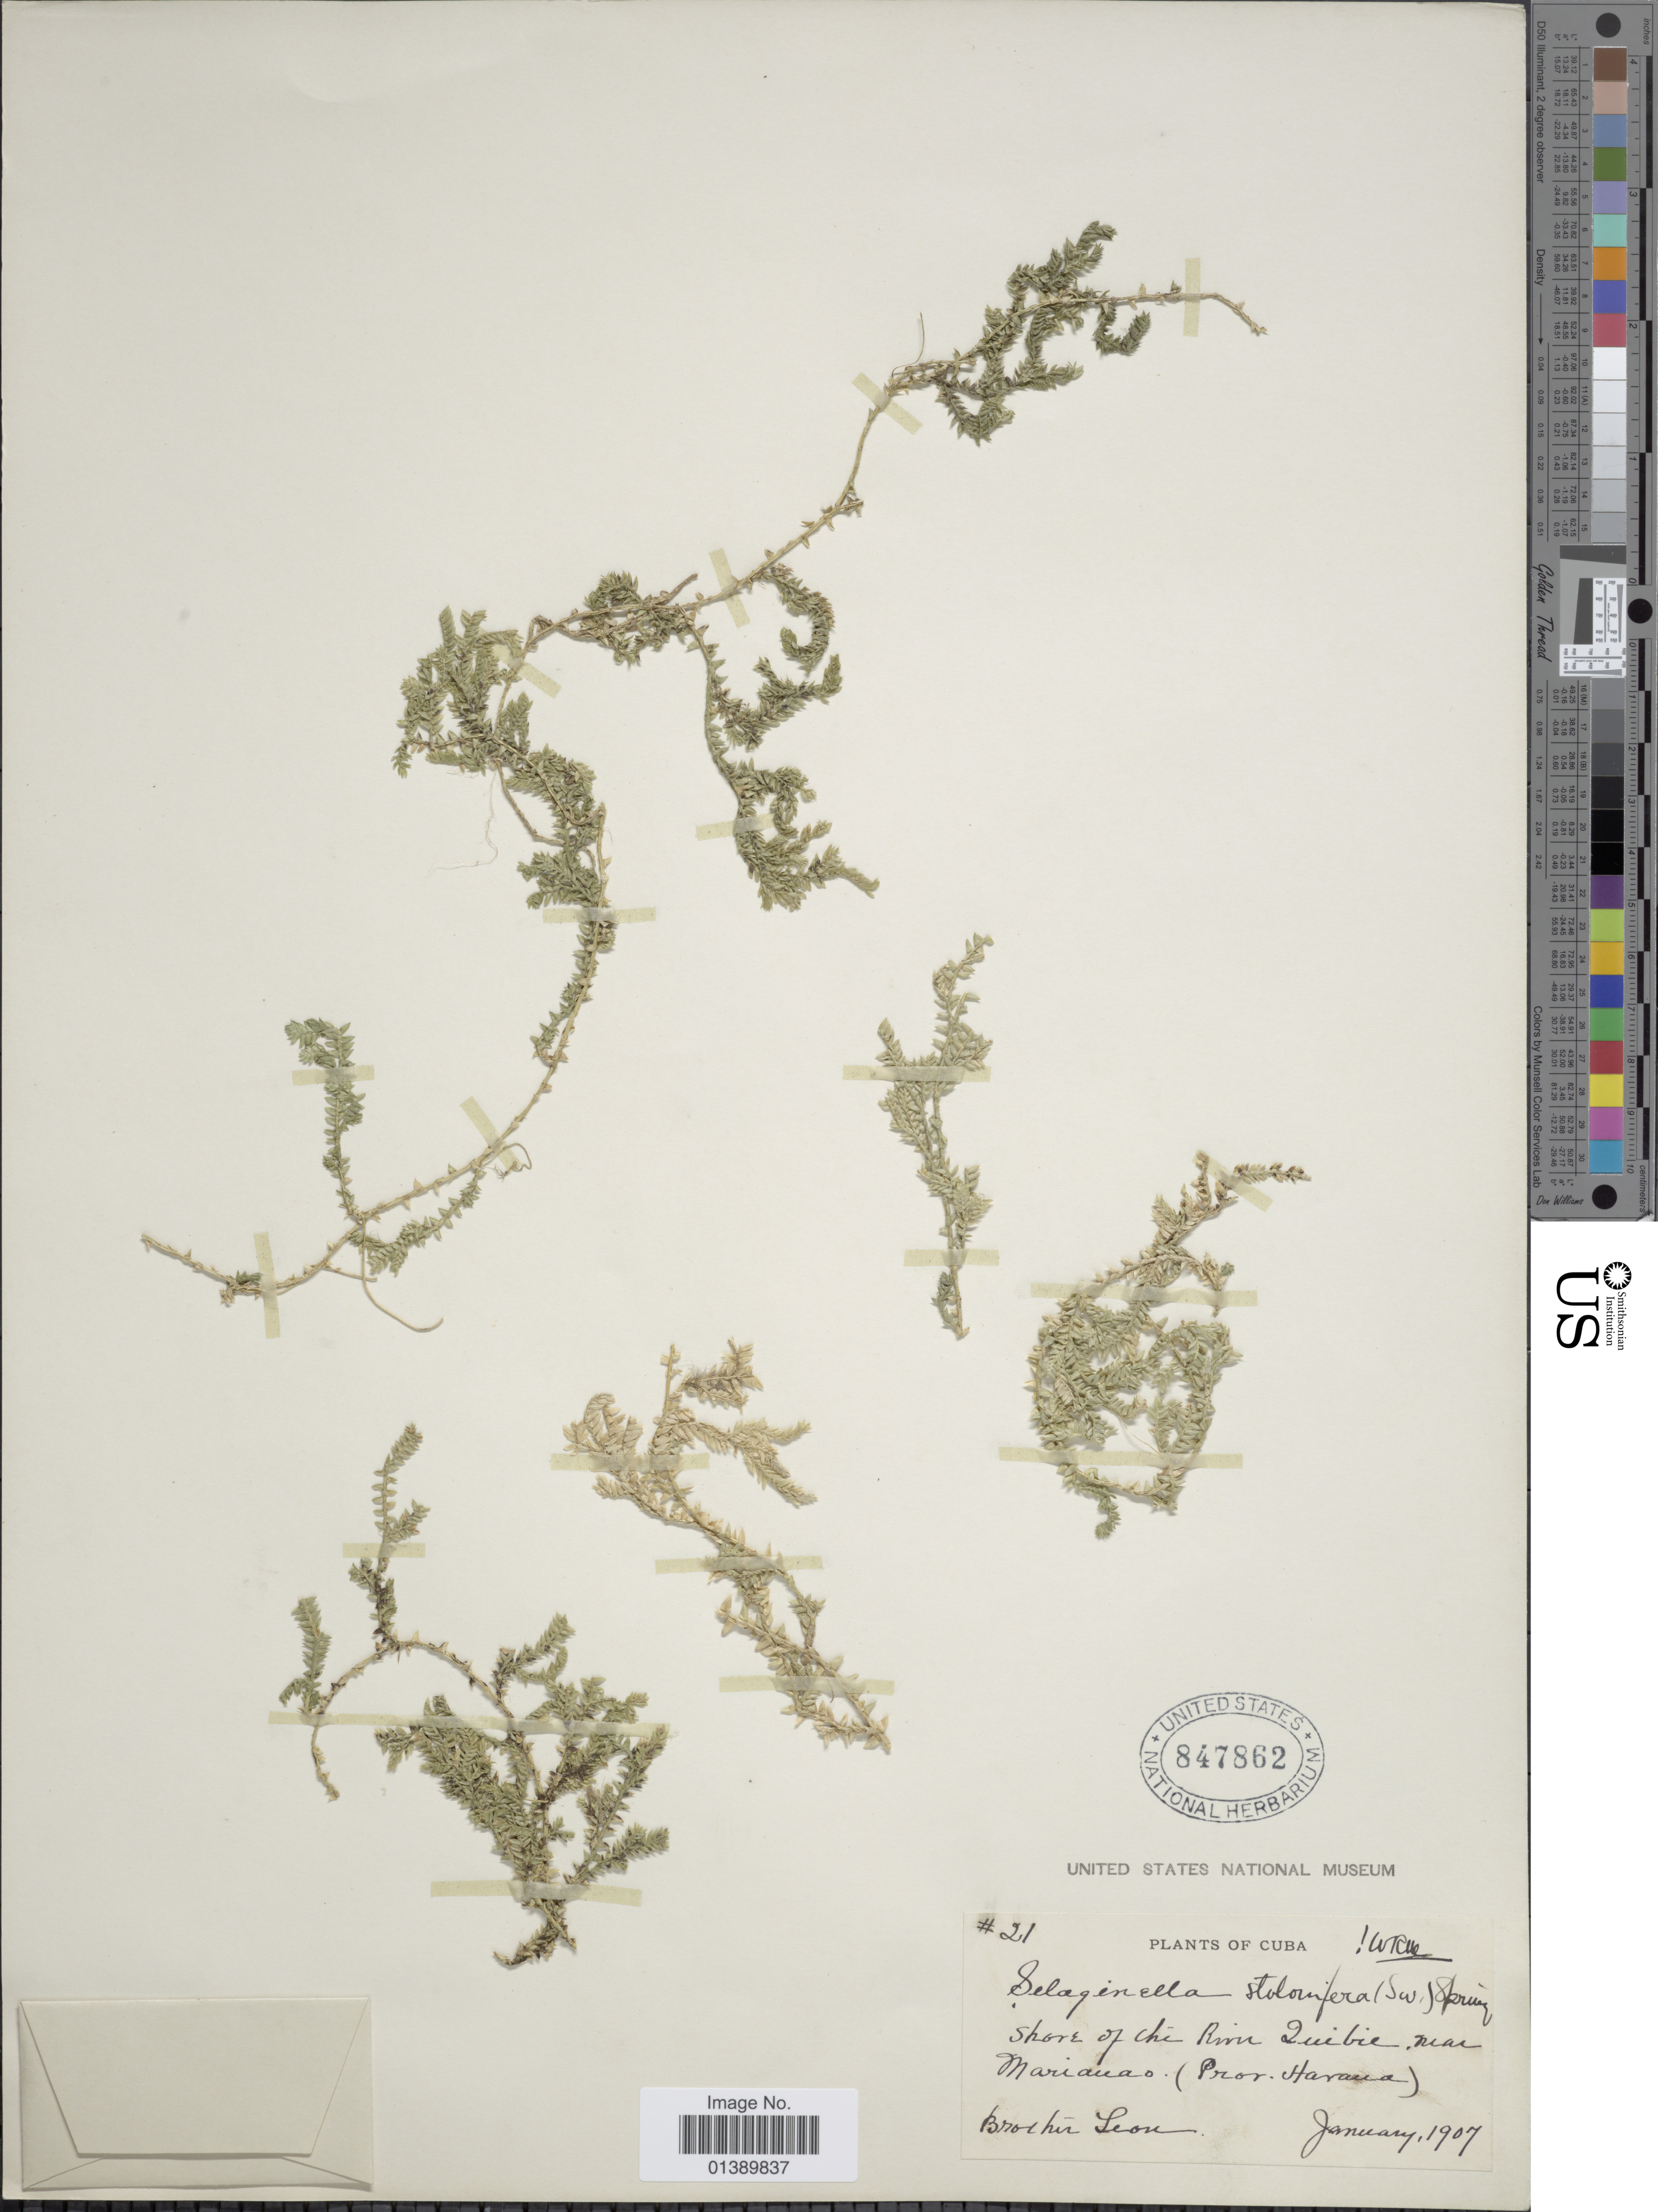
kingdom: Plantae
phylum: Tracheophyta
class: Lycopodiopsida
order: Selaginellales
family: Selaginellaceae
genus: Selaginella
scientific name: Selaginella plumosa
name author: (L.) C. Presl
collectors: F. Leon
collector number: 21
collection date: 1907-01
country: Cuba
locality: Shore of the the River Quibie [interpreted], near Marianao (Prov. Havana)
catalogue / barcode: US 847862